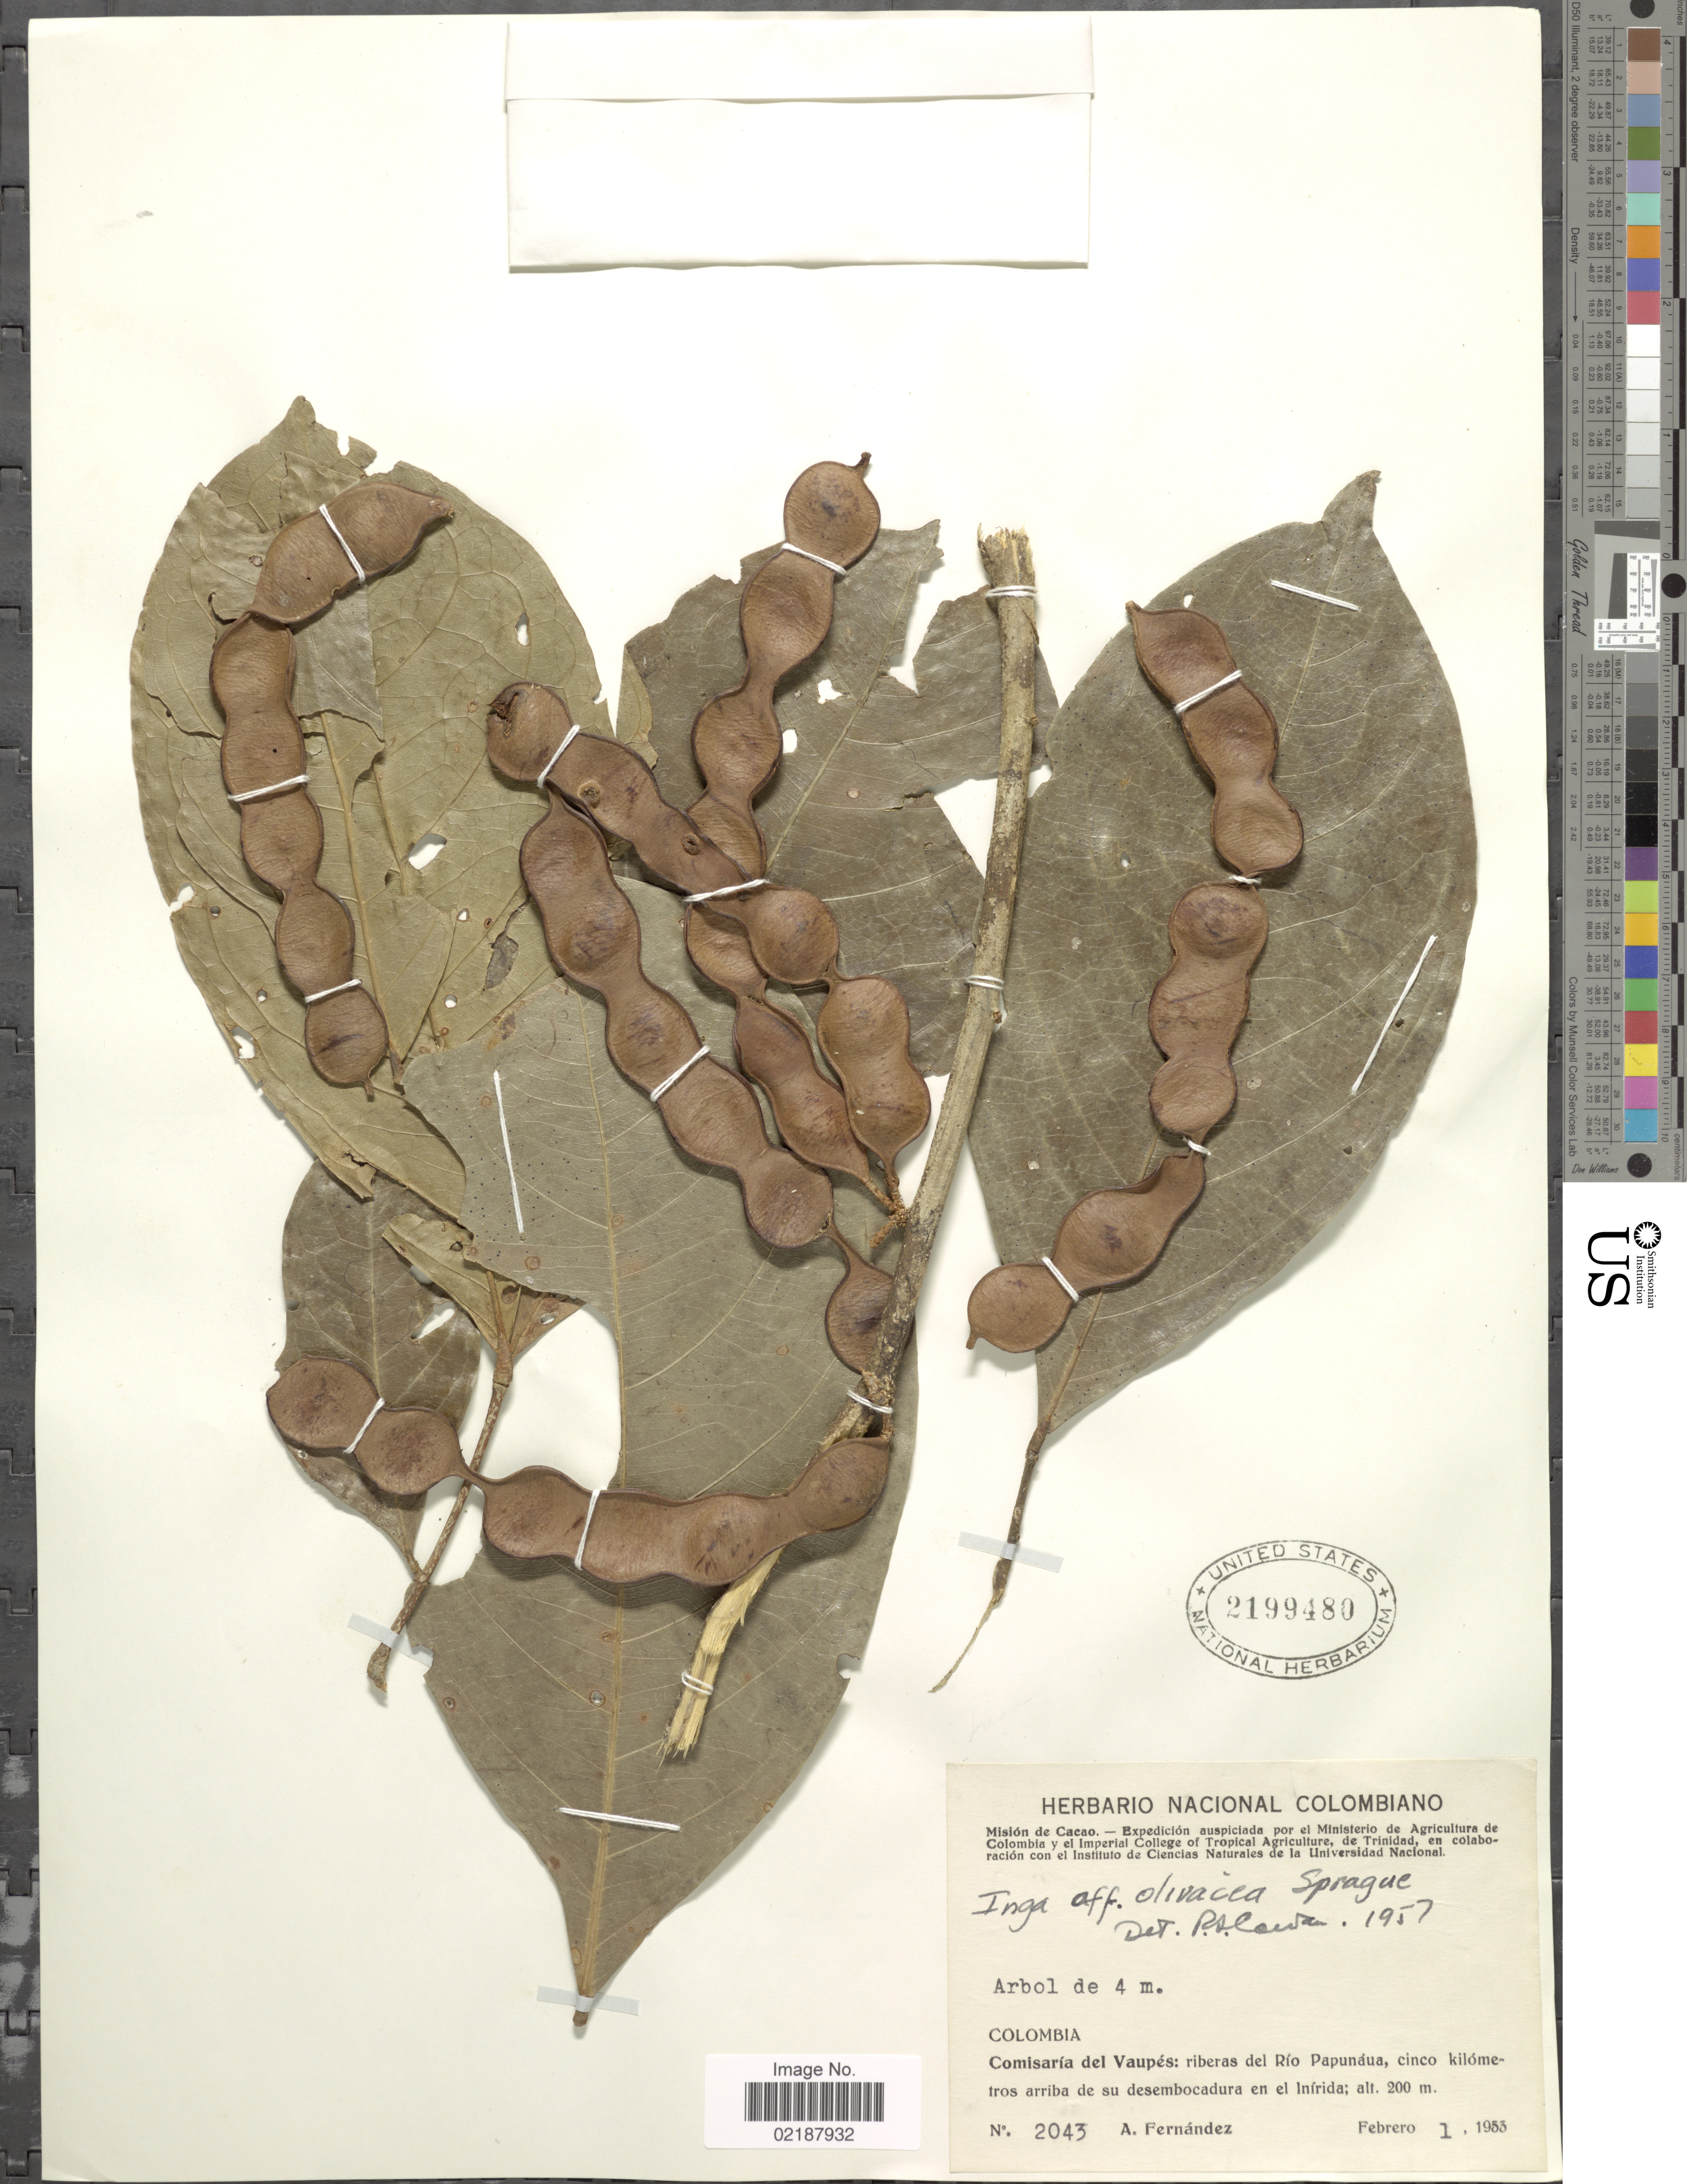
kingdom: Plantae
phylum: Tracheophyta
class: Magnoliopsida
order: Fabales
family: Fabaceae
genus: Inga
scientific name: Inga gracilior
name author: Sprague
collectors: A. Fernandez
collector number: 2043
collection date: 1953-02-01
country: Colombia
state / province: Vaupés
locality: Comisaria del Vaupes: riberas del Rio Papunaua, cinco kilometros arriba de su desembocadura en el inifida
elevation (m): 200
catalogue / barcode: US 2199480